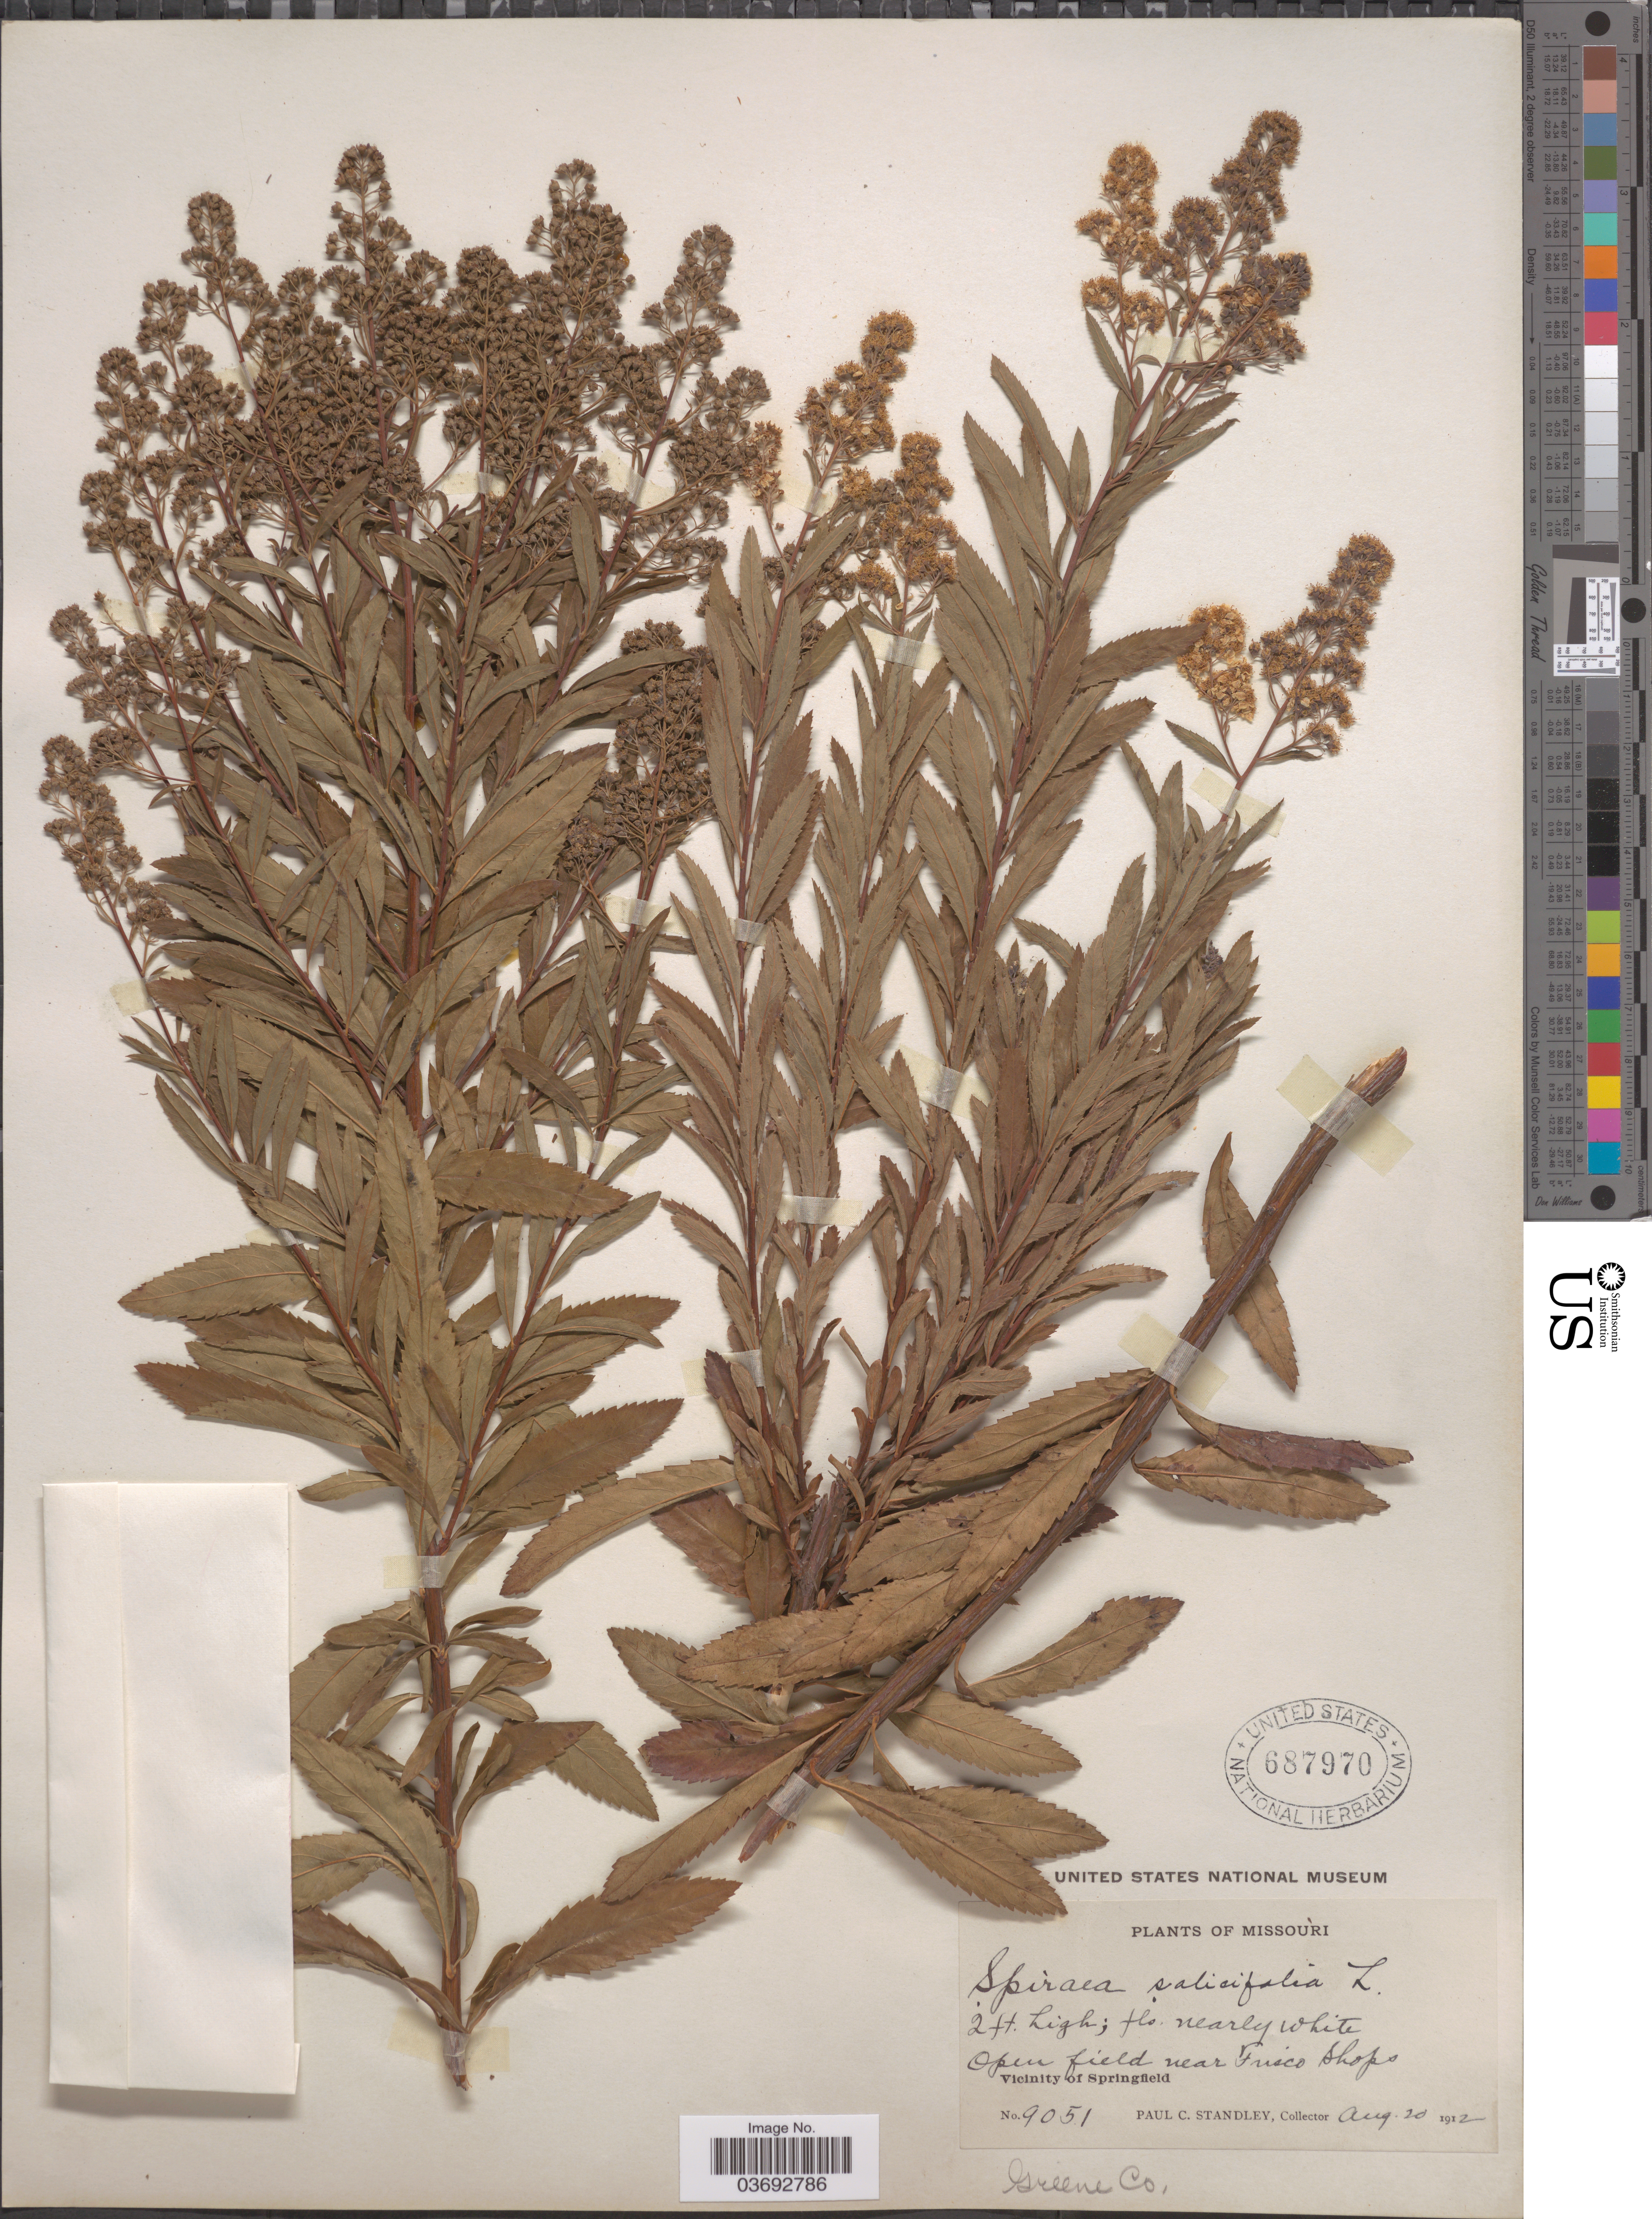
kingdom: Plantae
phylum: Tracheophyta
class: Magnoliopsida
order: Rosales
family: Rosaceae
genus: Spiraea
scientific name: Spiraea salicifolia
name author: L.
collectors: P. C. Standley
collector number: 9051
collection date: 1912-08-20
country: United States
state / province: Missouri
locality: Open field near Frisco Shops. Vicinity of Springfield. Greene Co.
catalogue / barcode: US 687970